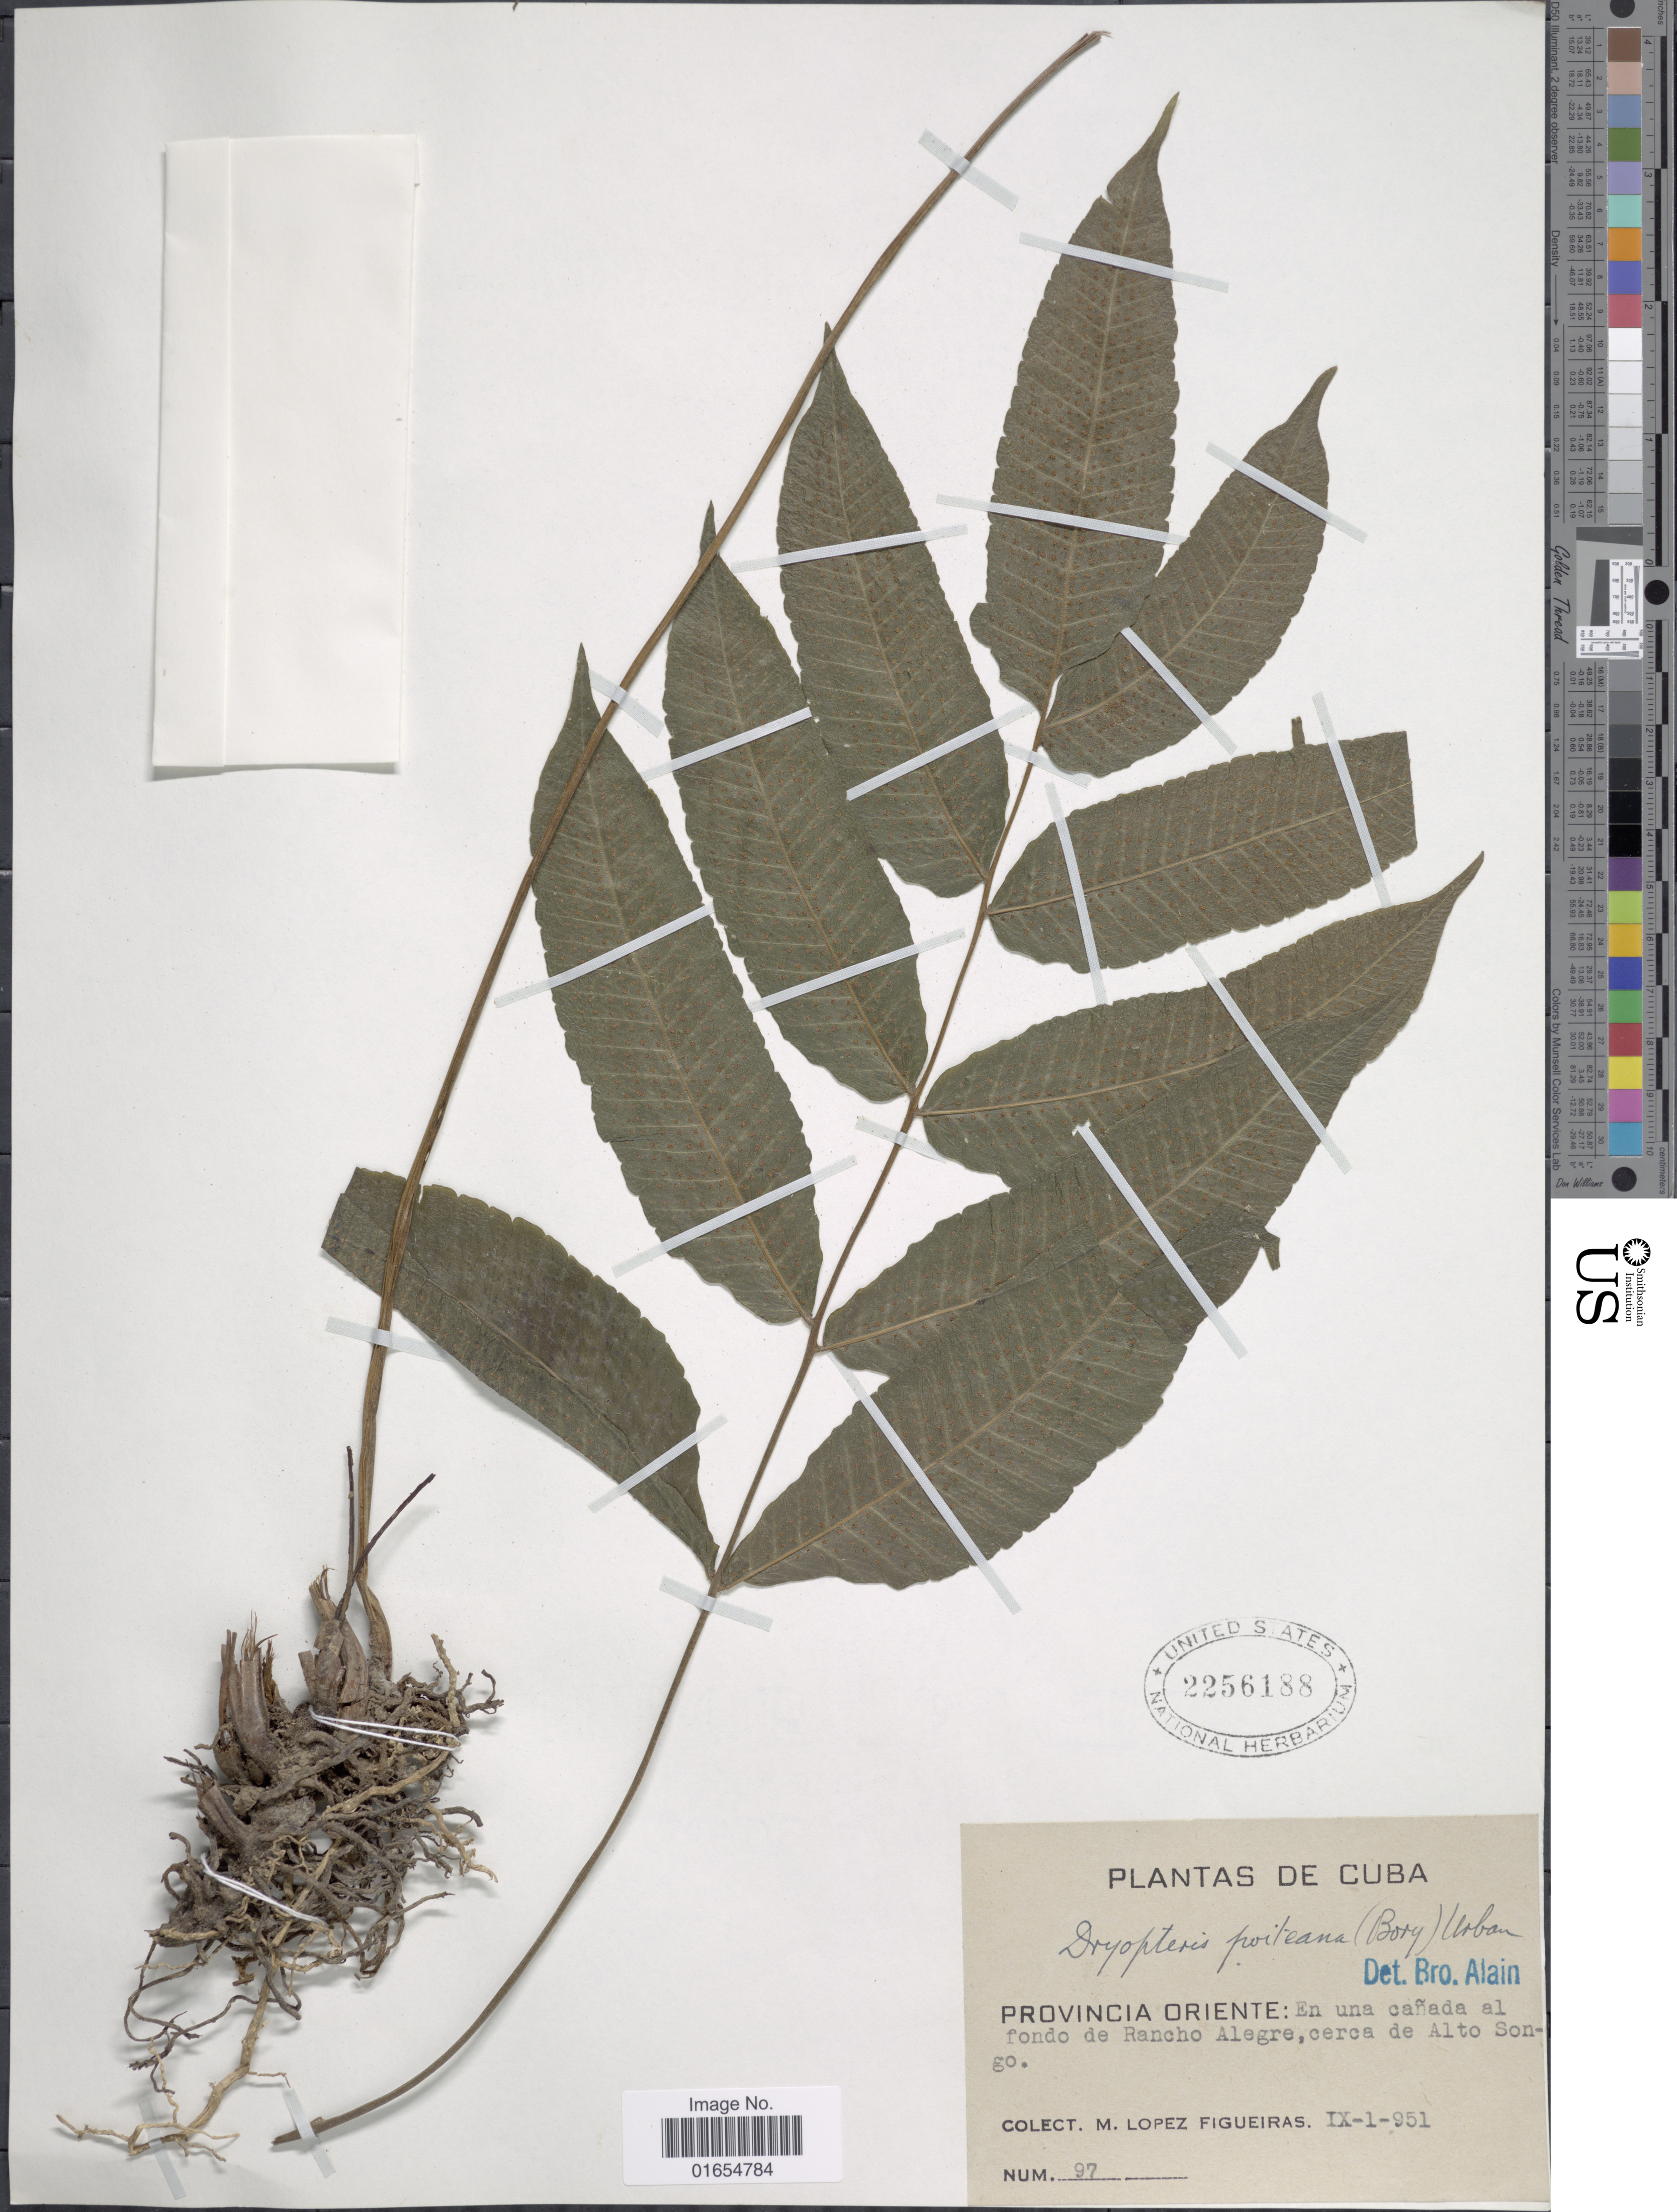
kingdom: Plantae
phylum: Tracheophyta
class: Polypodiopsida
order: Polypodiales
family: Thelypteridaceae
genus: Goniopteris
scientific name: Goniopteris poiteana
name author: (Bory) Ching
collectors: M. López Figueiras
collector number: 97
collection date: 1951-09-01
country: Cuba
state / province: Oriente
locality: En una canada al fondo de Rancho Alegre, cerca de Alto Songo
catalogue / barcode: US 2256188